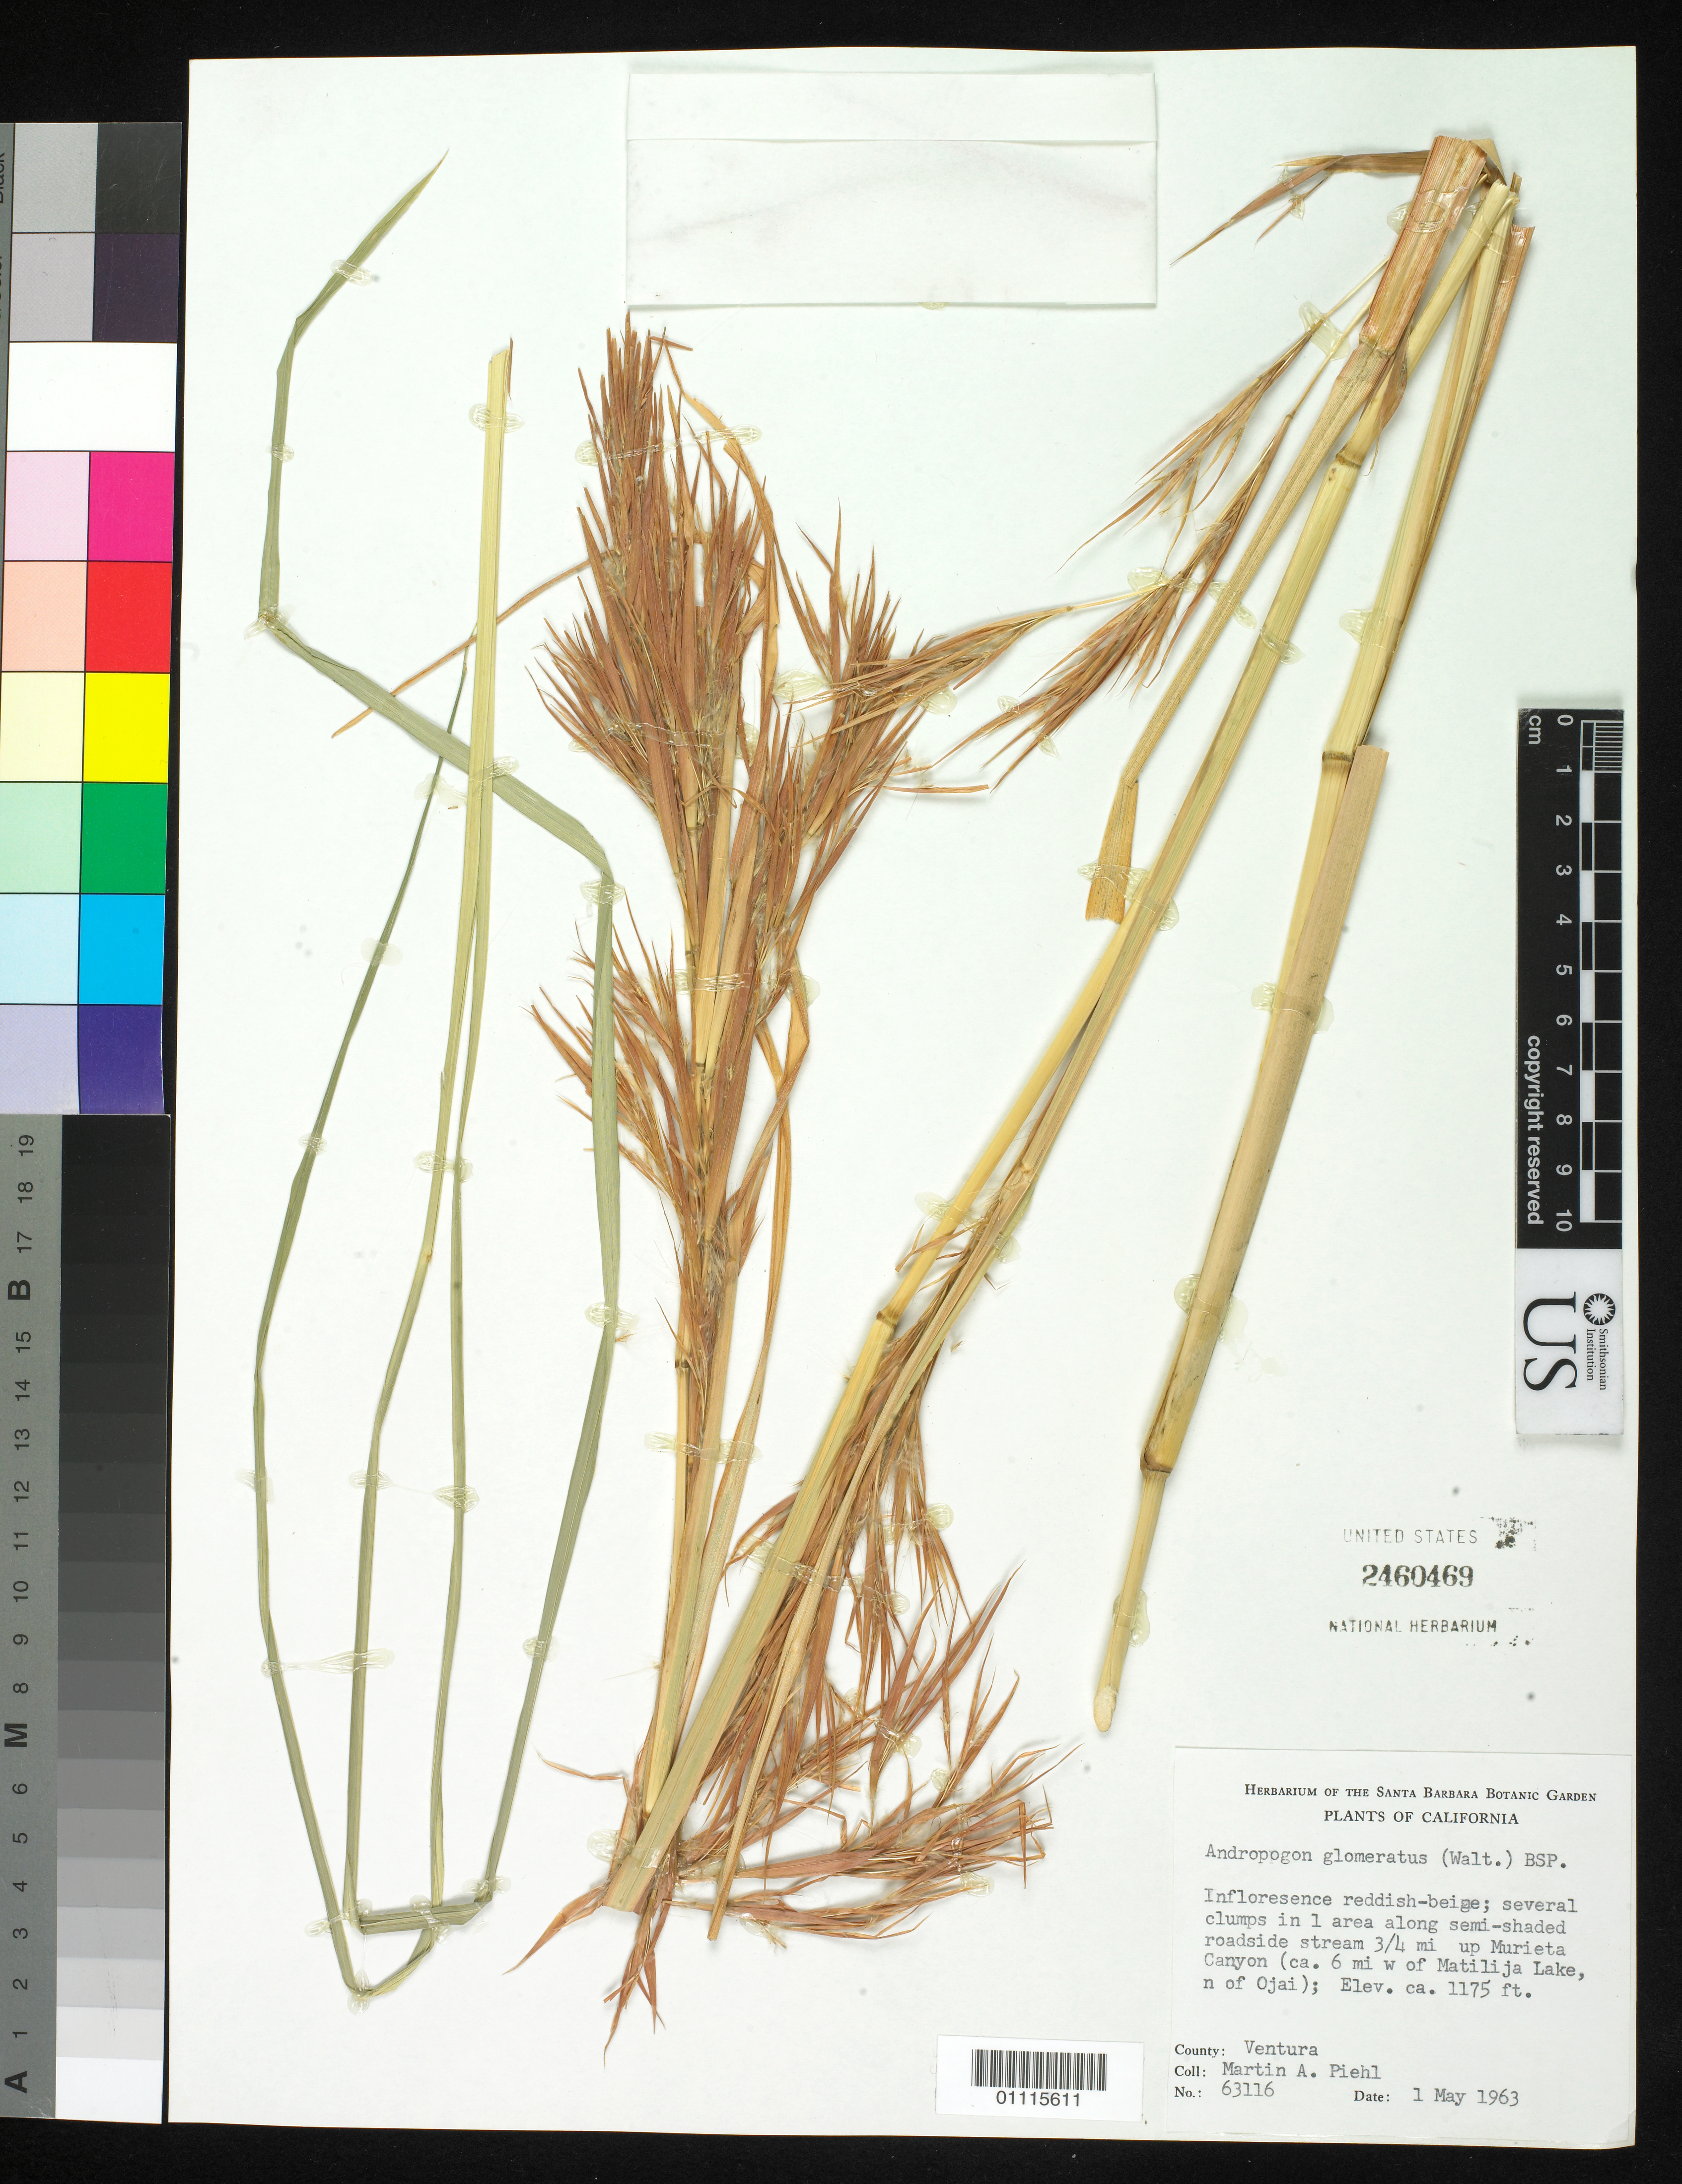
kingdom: Plantae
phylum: Tracheophyta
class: Liliopsida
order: Poales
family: Poaceae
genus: Andropogon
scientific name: Andropogon glomeratus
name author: (Walter) Britton, Stearns & Poggenb.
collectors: M. Piehl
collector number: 63116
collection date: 1963-05-01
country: United States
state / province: California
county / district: Ventura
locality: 3/4 mi. up Murieta Canyon (ca. 6 mi. W of Matilija Lake, N of Ojai).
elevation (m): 358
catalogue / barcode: US 2460469